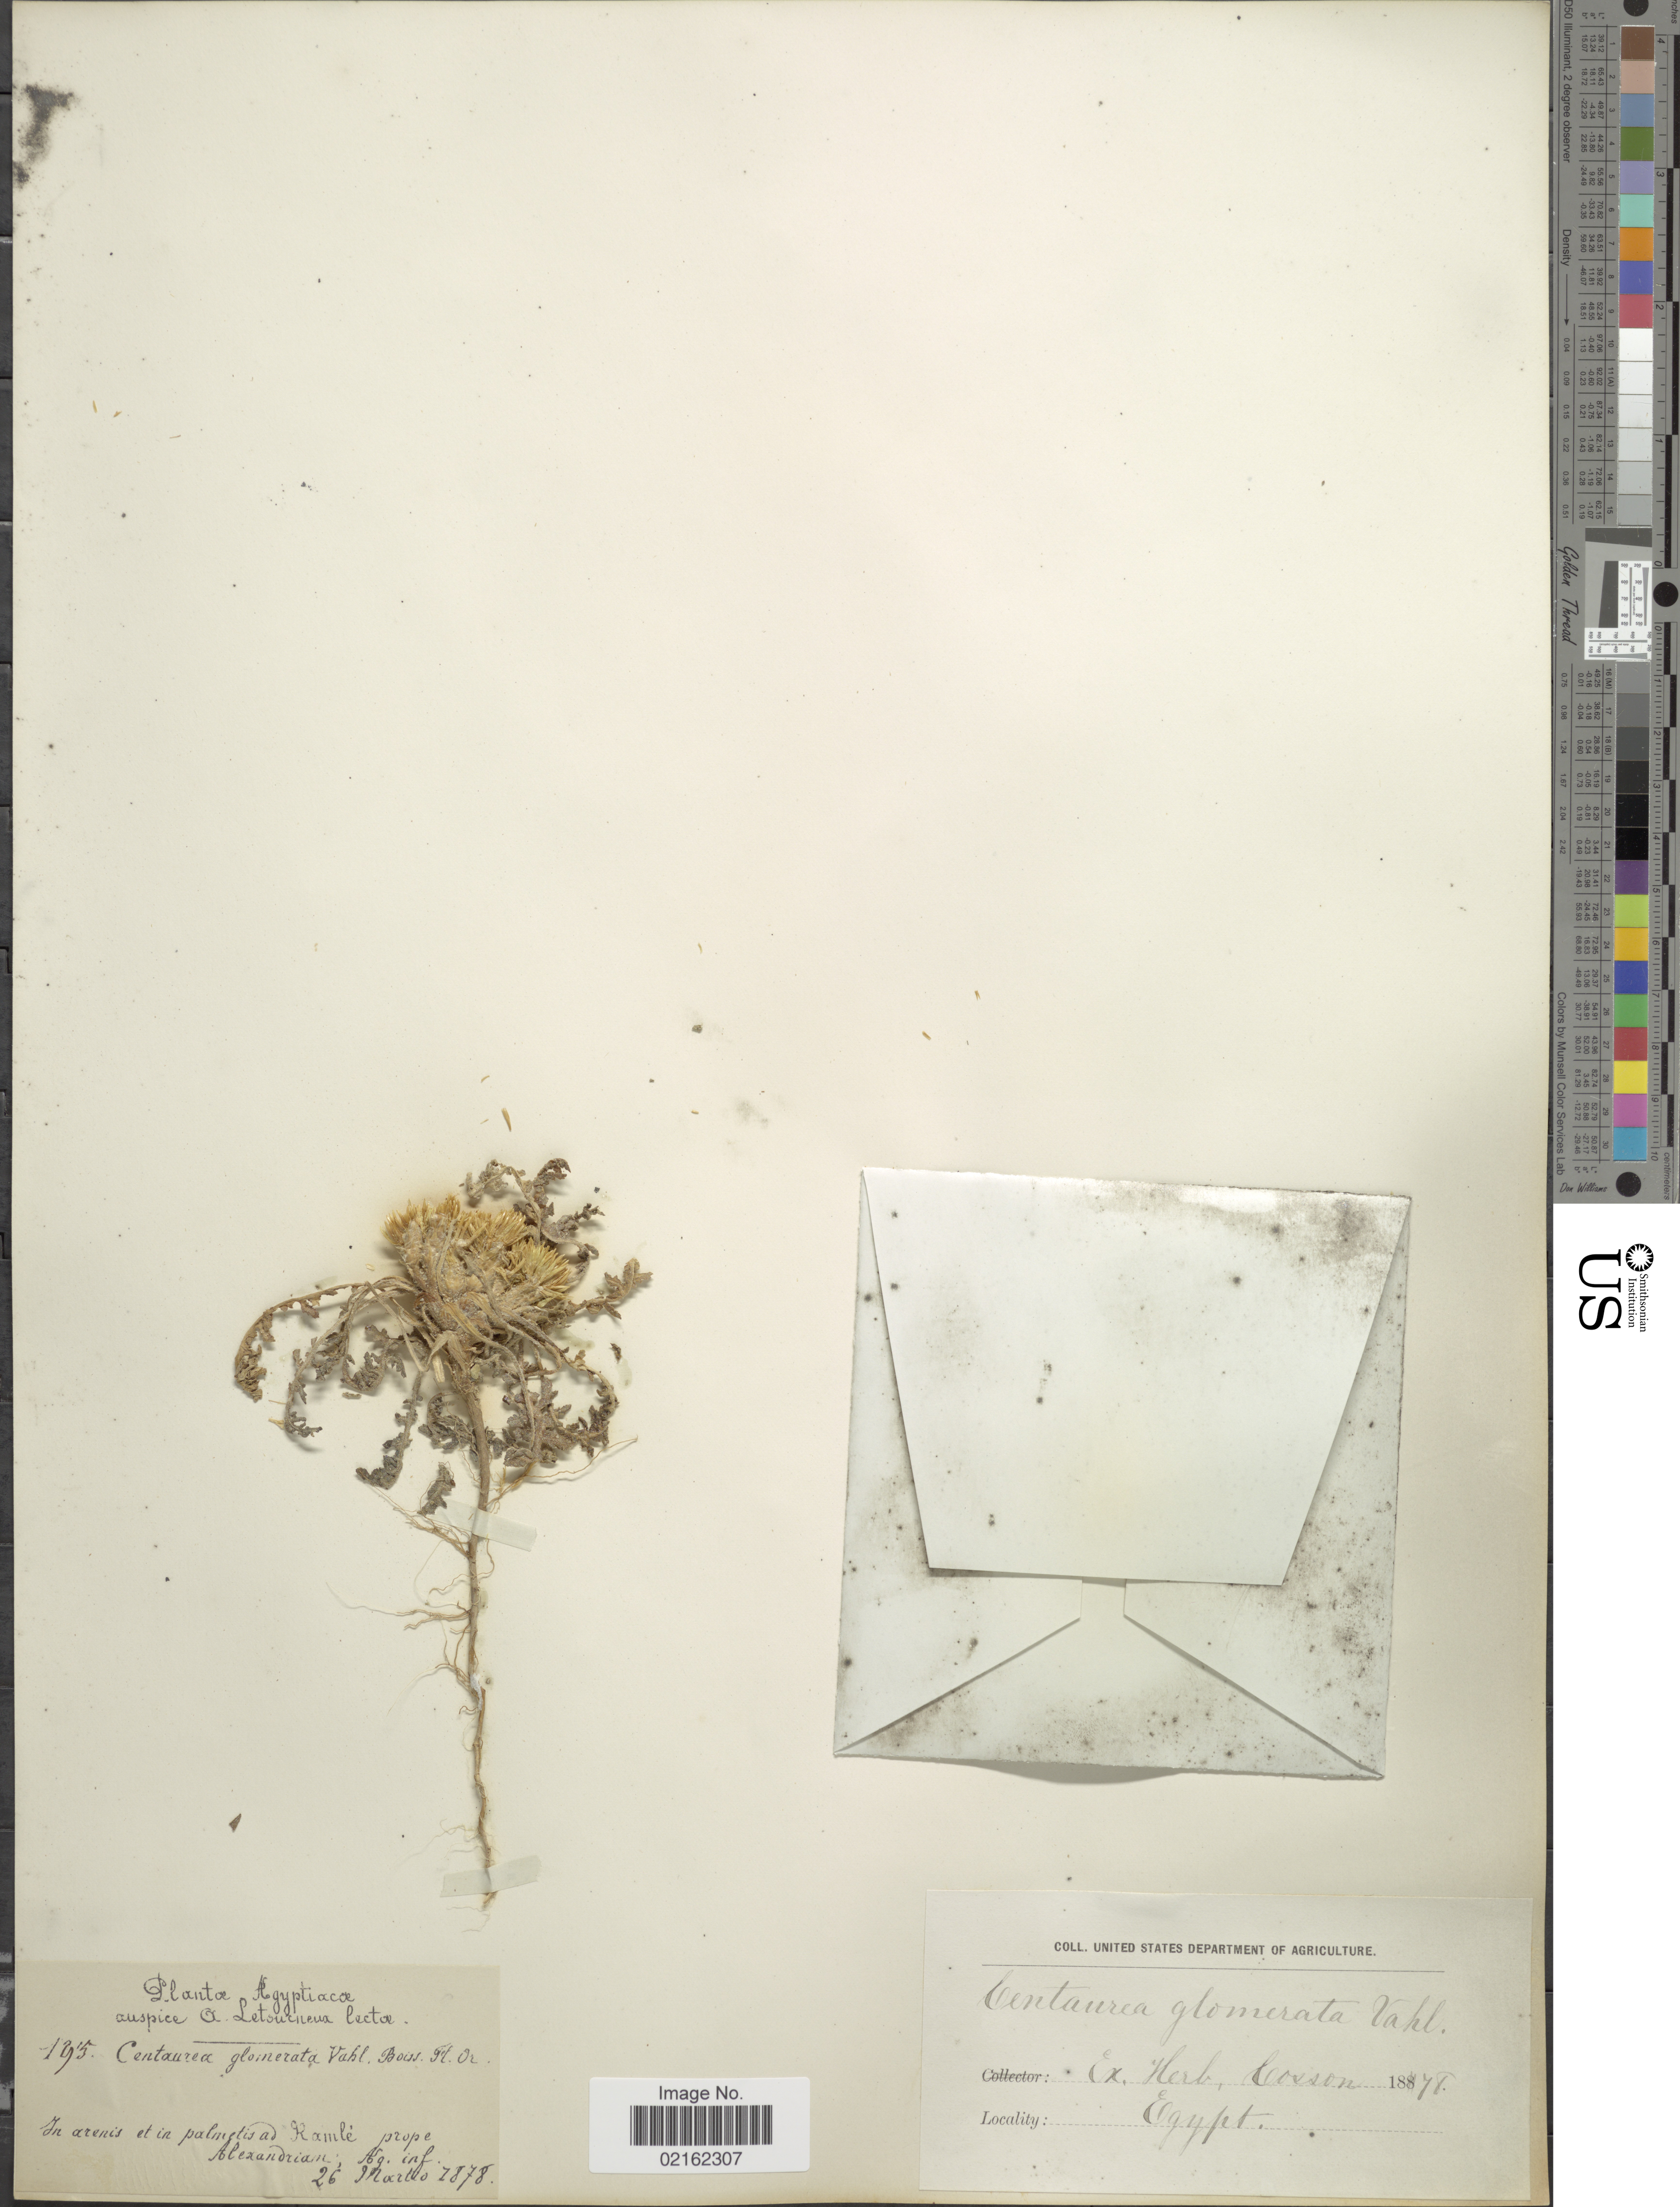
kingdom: Plantae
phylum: Tracheophyta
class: Magnoliopsida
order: Asterales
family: Asteraceae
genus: Centaurea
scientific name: Centaurea glomerata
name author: Vahl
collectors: A. Letourneux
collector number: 195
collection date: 1878-03-26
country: Egypt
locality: Kamle prope Alexandrian